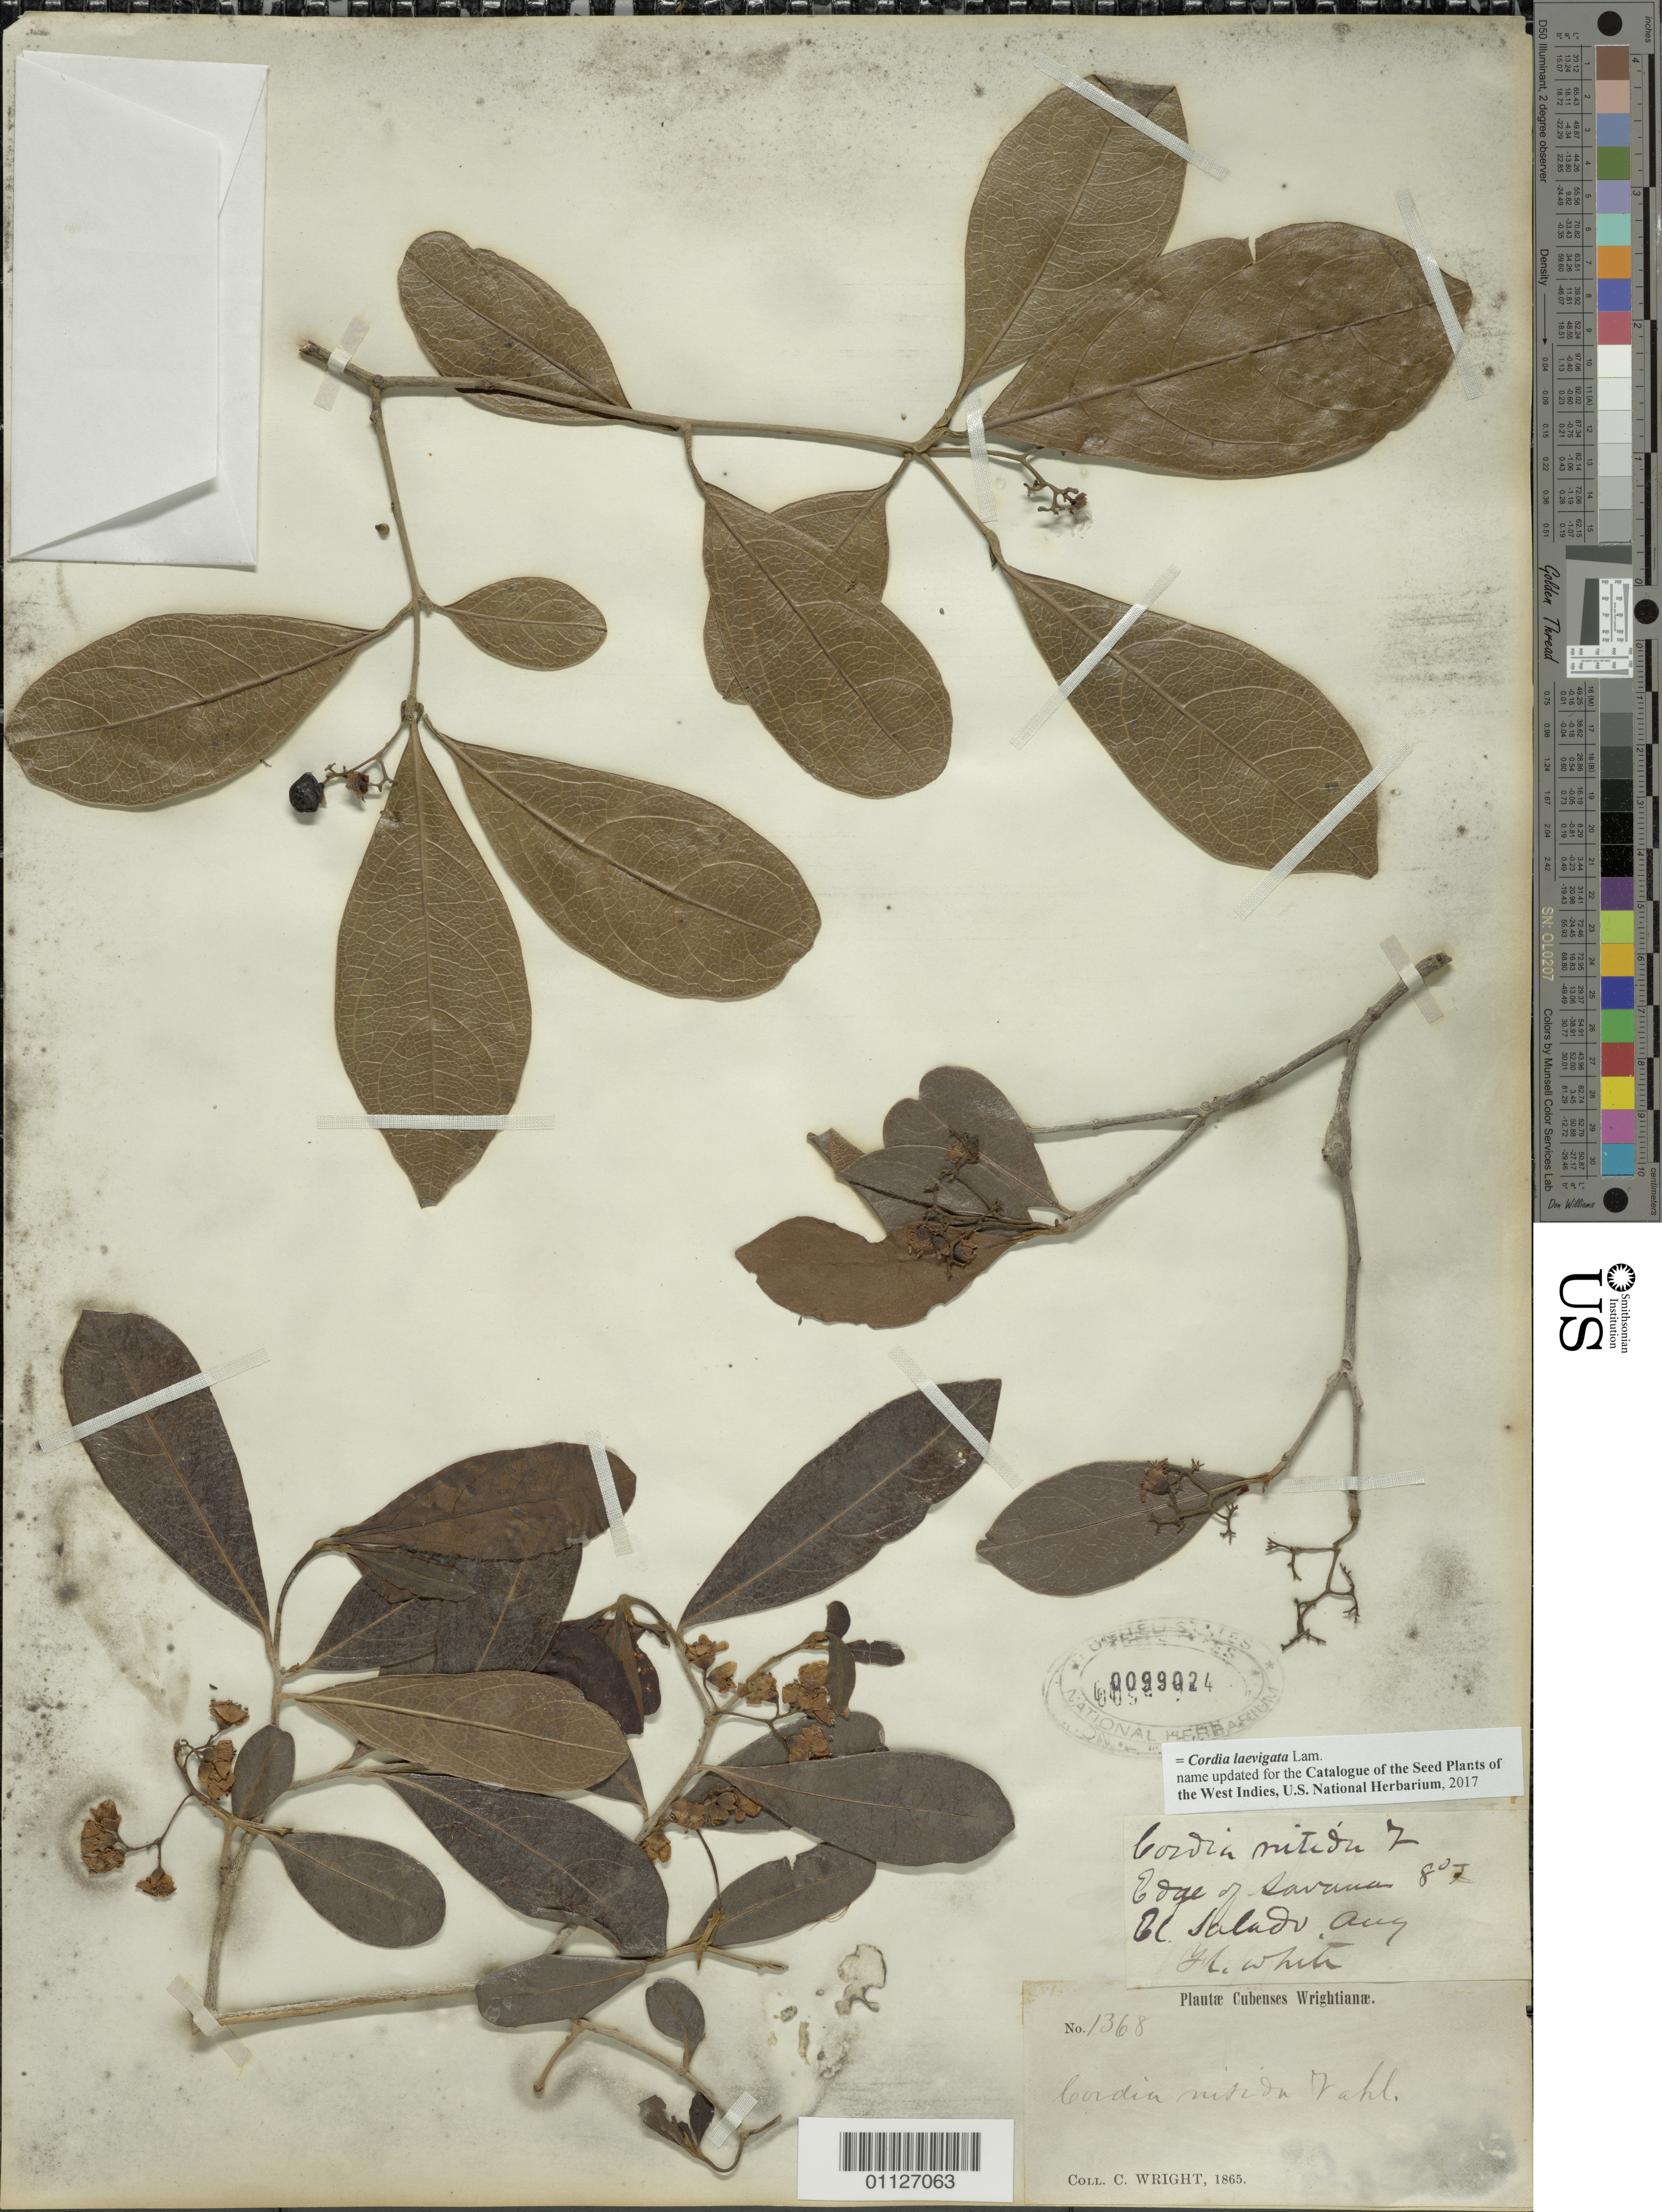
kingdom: Plantae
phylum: Tracheophyta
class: Magnoliopsida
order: Boraginales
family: Cordiaceae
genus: Cordia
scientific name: Cordia laevigata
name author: Lam.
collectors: C. Wright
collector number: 1368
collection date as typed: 1800 to 1899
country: Cuba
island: Cuba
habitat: Edge of savanna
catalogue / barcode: US 99024